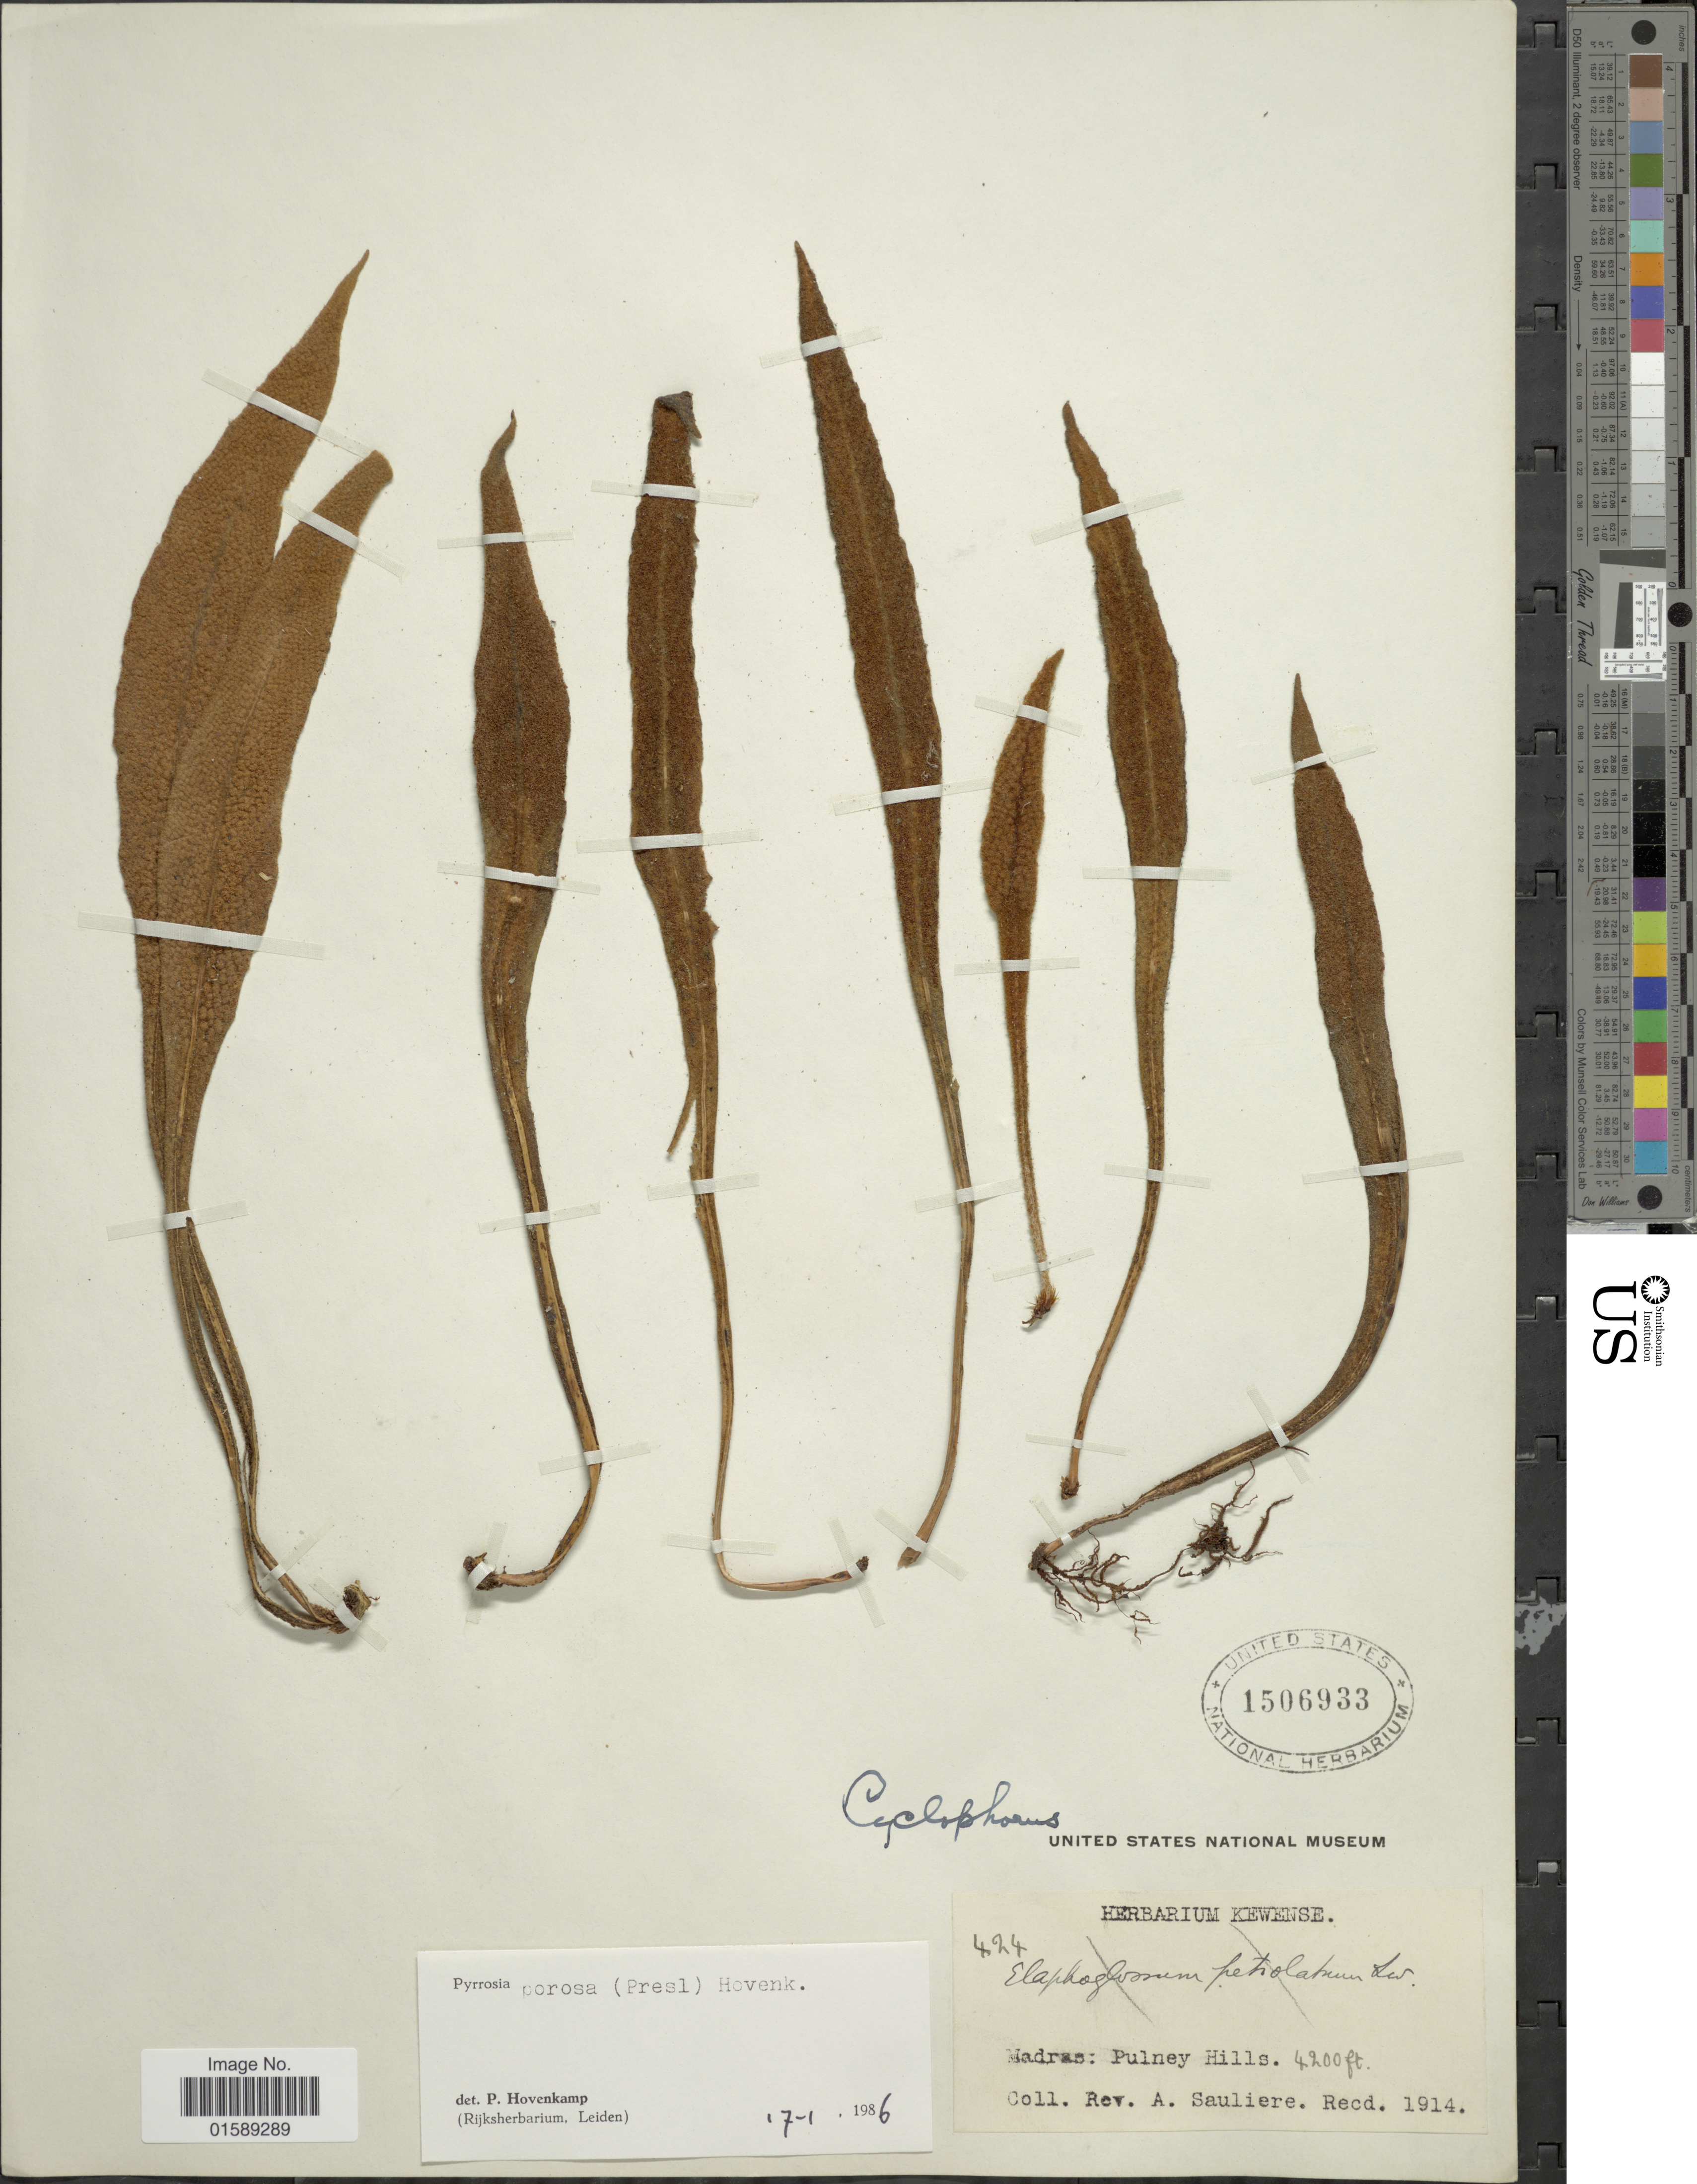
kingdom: Plantae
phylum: Tracheophyta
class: Polypodiopsida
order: Polypodiales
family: Polypodiaceae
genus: Pyrrosia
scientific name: Pyrrosia porosa var. porosa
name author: (C. Presl) Hovenkamp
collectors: A. Sauliere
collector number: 424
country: India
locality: Madras: Pulney Hills.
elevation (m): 1280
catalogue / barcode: US 1506933